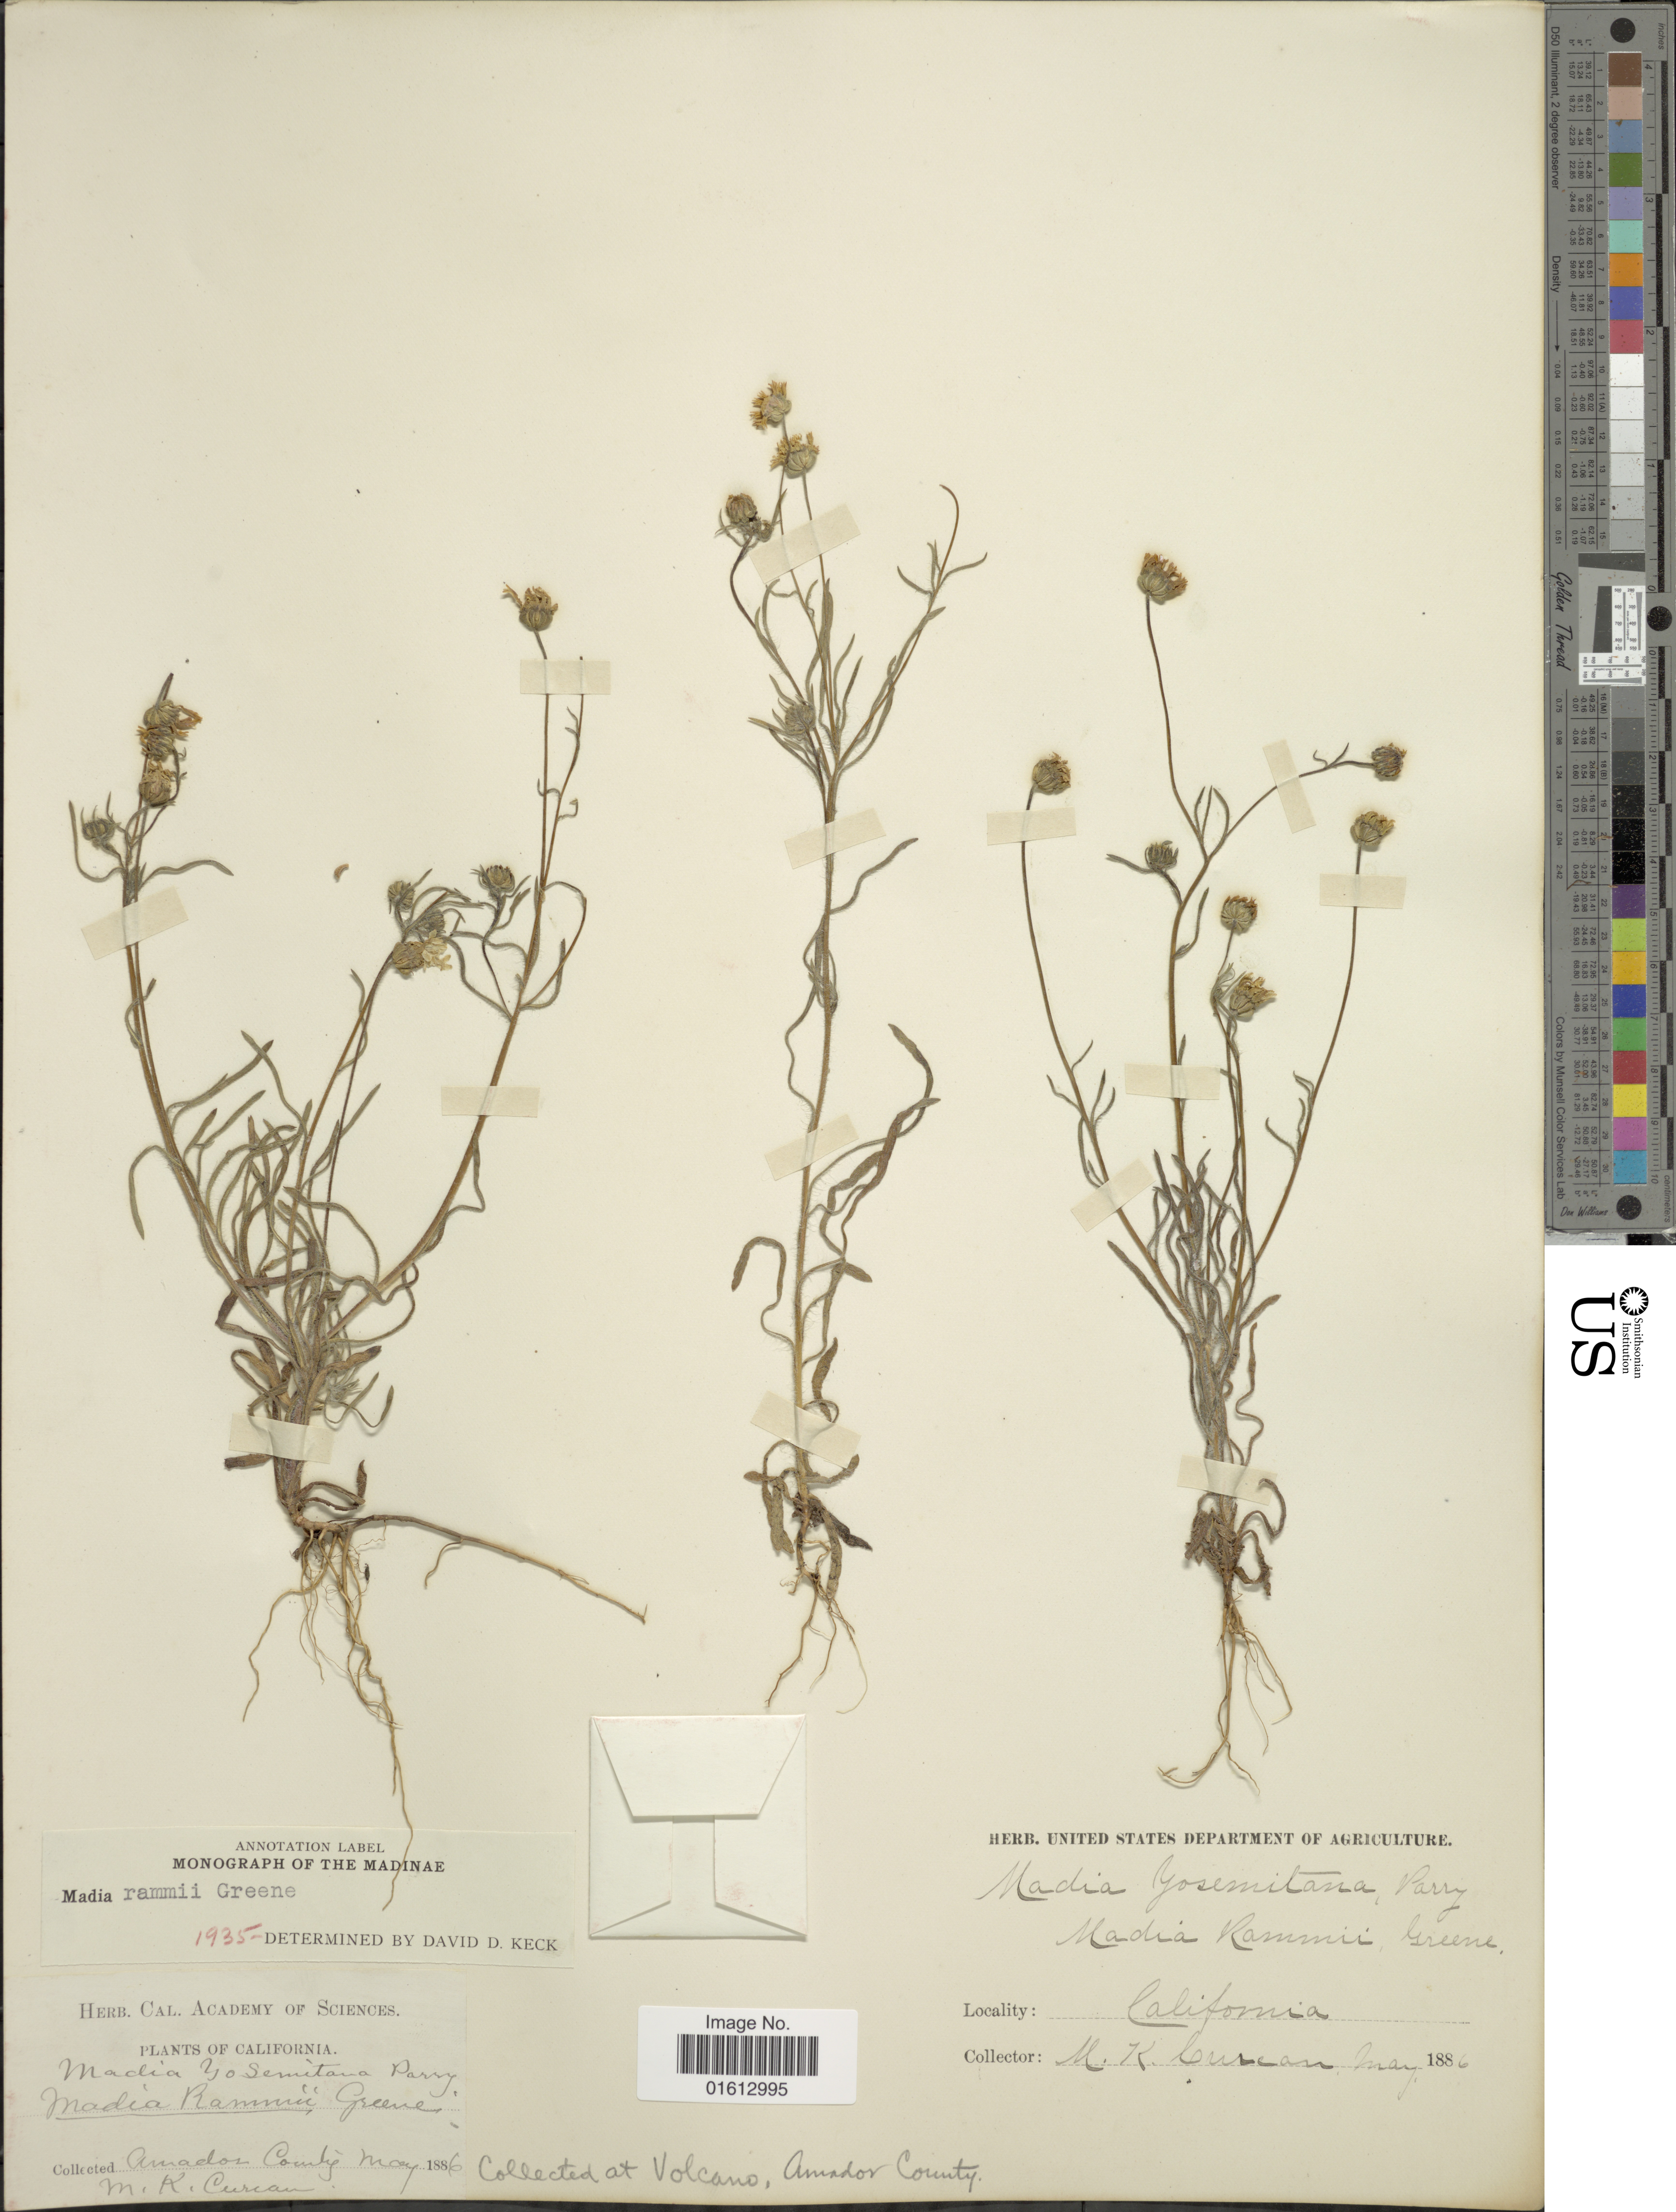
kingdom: Plantae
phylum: Tracheophyta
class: Magnoliopsida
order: Asterales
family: Asteraceae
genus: Madia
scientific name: Madia rammii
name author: Greene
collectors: M. K. Curran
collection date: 1886-05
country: United States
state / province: California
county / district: Amador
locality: California, Amador County, at Volcano.